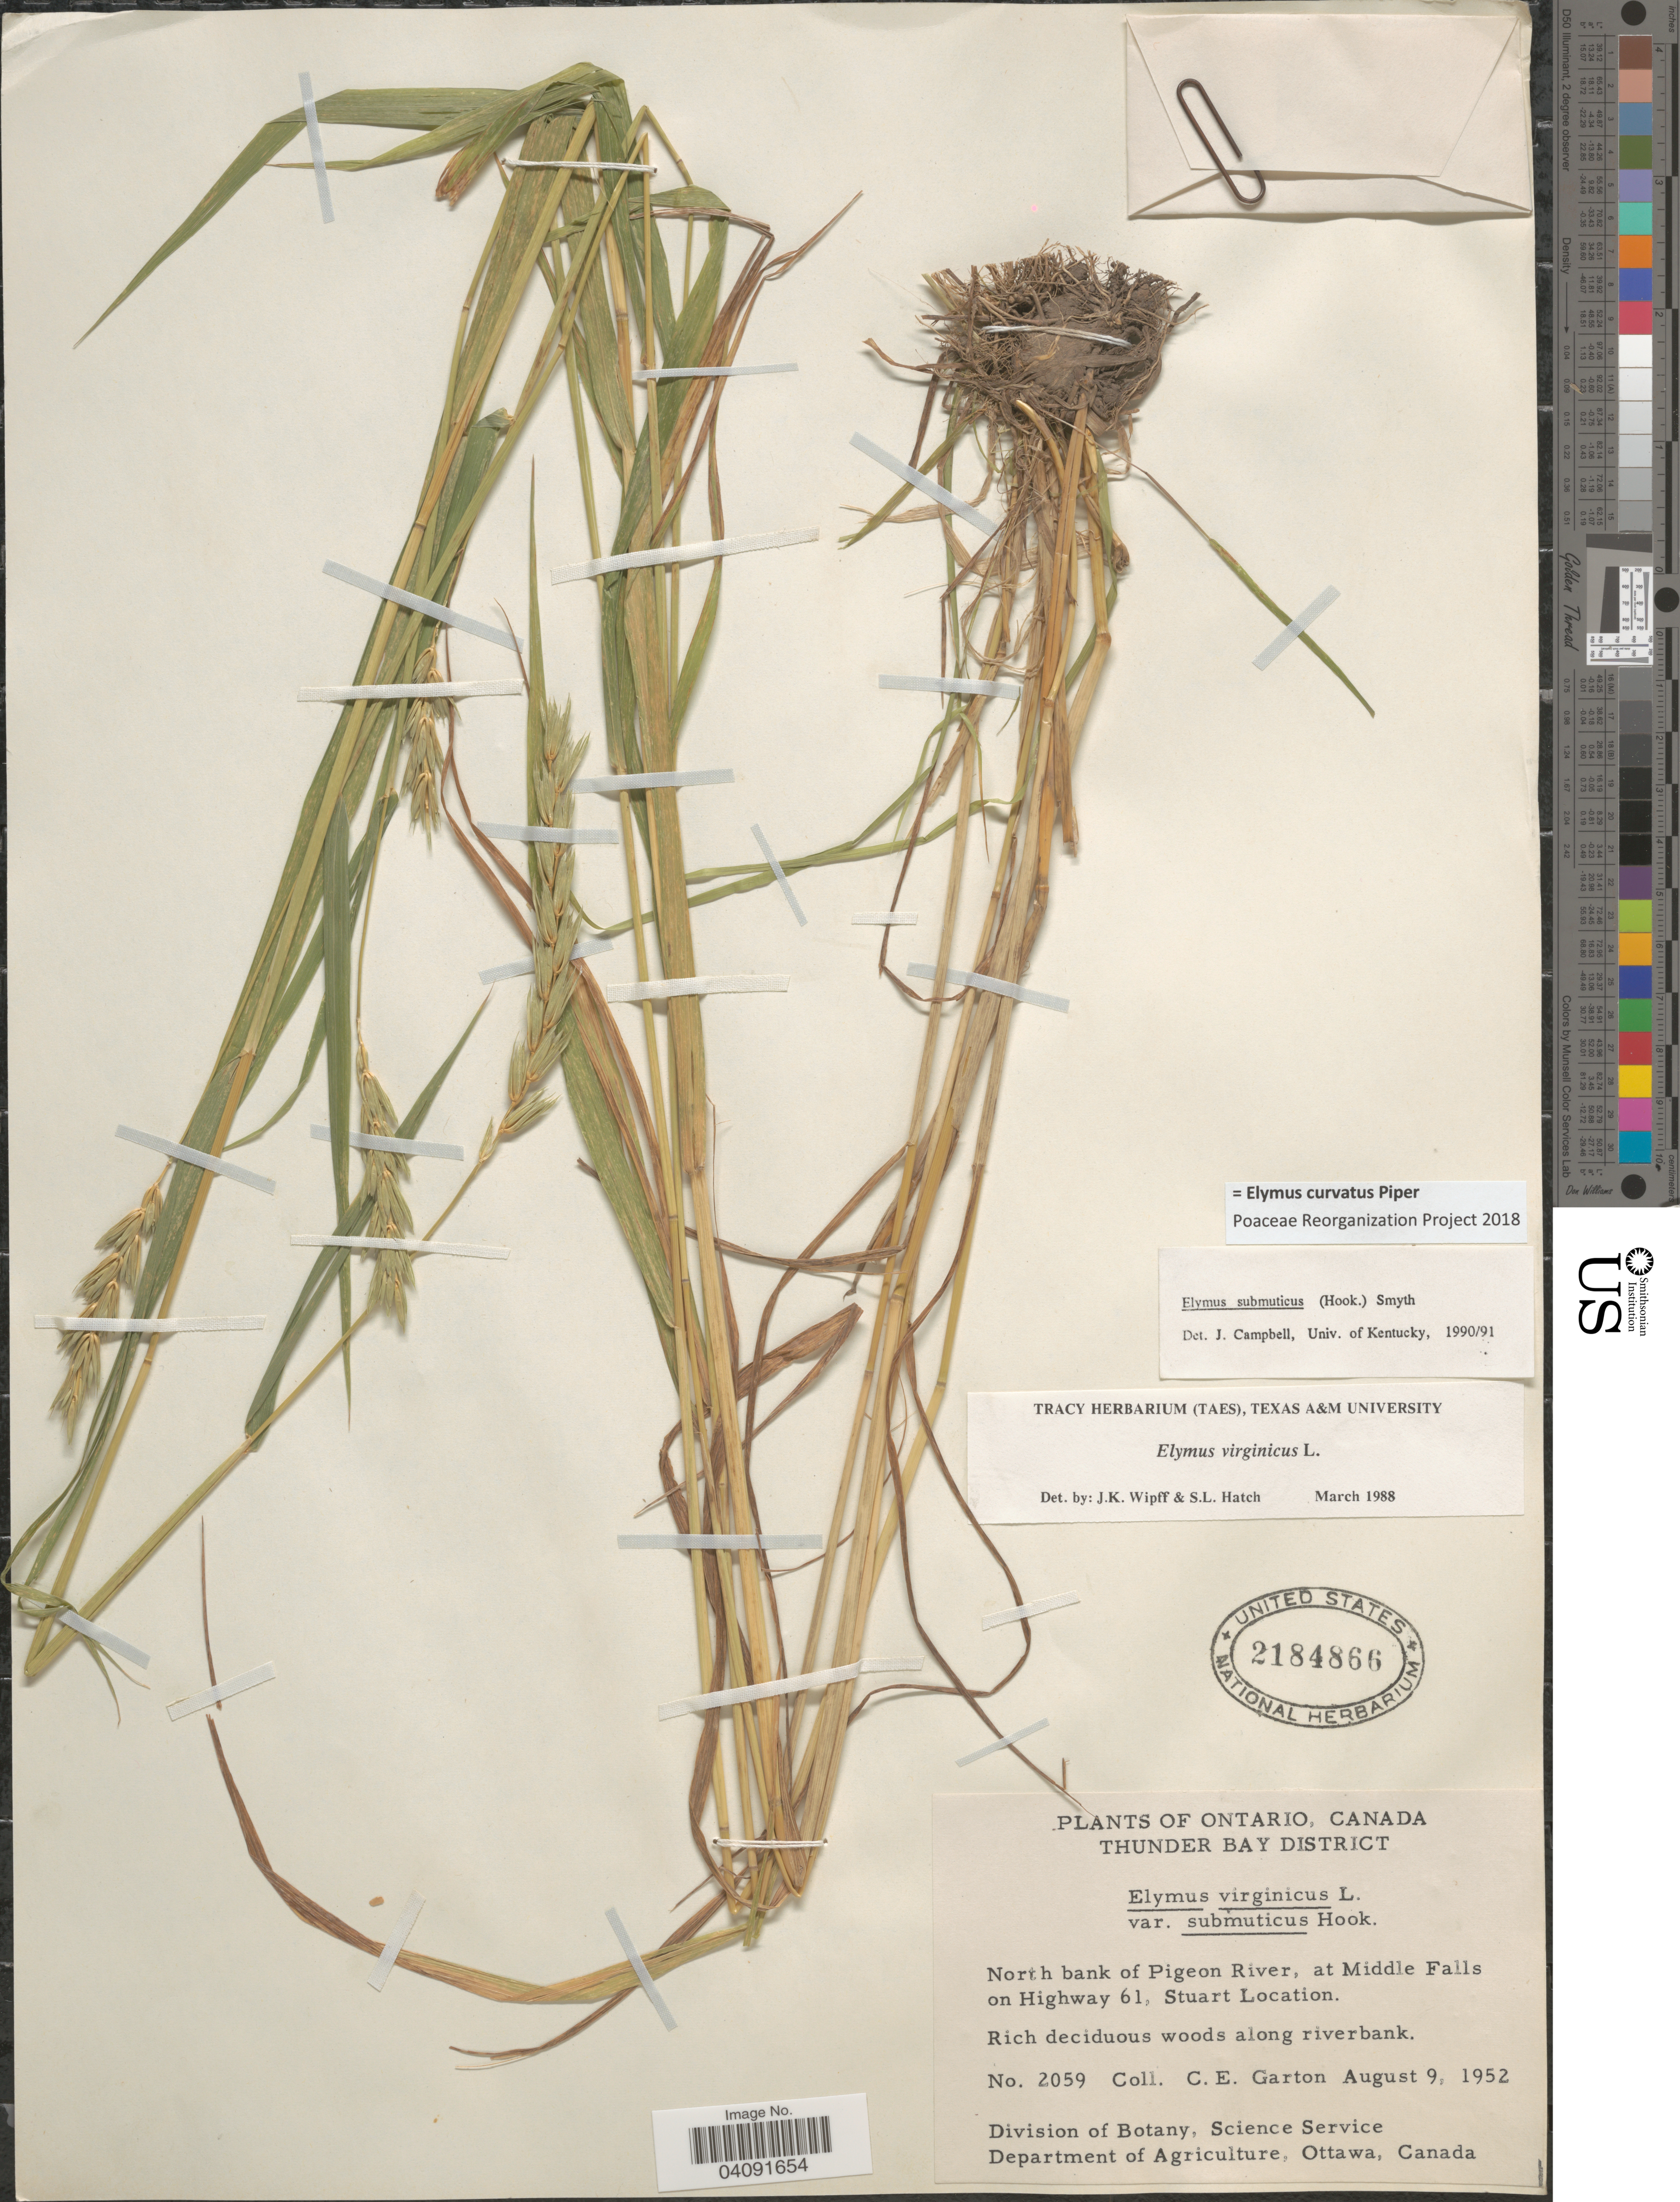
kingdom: Plantae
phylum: Tracheophyta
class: Liliopsida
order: Poales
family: Poaceae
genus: Elymus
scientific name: Elymus curvatus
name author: Piper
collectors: C. E. Garton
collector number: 2059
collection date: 1952-08-09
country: Canada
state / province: Ontario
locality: Thunder Bay District. North bank of Pigeon River, at Middle Falls on Highway 61, Stuart Location.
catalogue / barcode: US 2184866